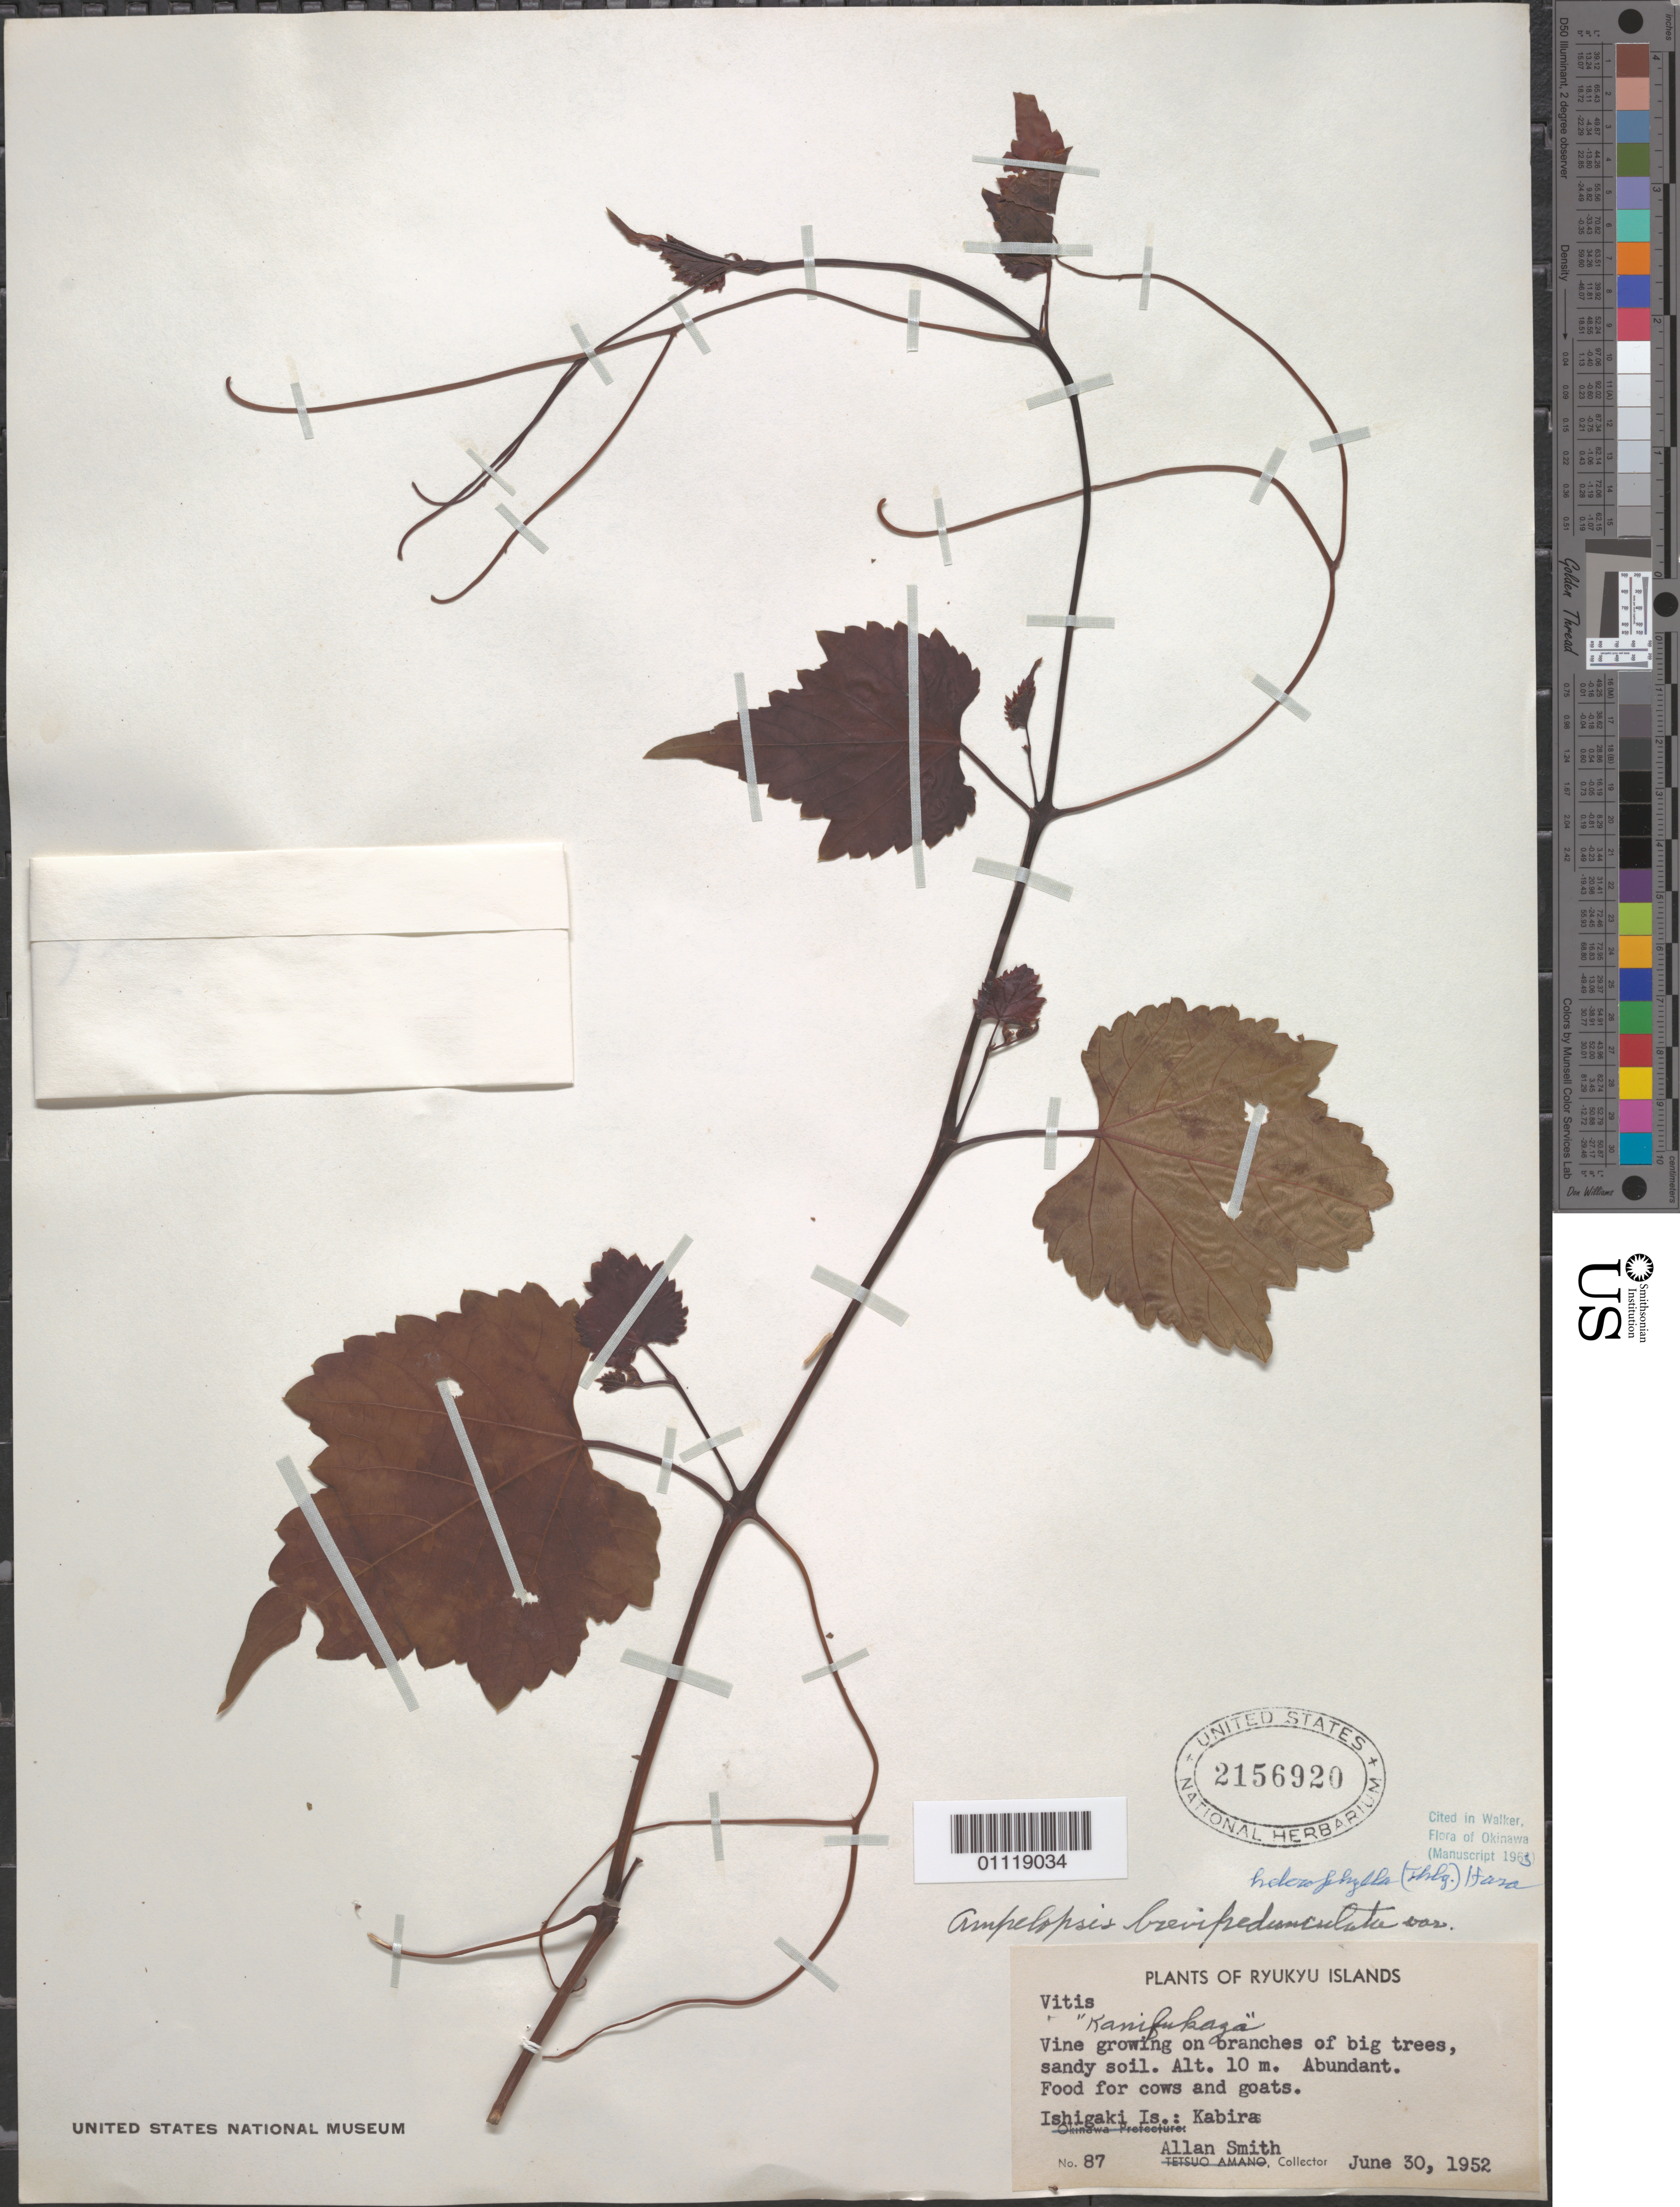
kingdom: Plantae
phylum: Tracheophyta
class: Magnoliopsida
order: Vitales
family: Vitaceae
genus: Ampelopsis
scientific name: Ampelopsis brevipedunculata var. heterophylla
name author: (Thunb.) H. Hara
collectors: A. H. Smith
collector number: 87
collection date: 1952-06-30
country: Japan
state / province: Okinawa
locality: Ryukyu Islands. Ishigaki Is., Kabira.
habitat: Vine growing on branches of big trees, sandy soil.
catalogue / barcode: US 2156920